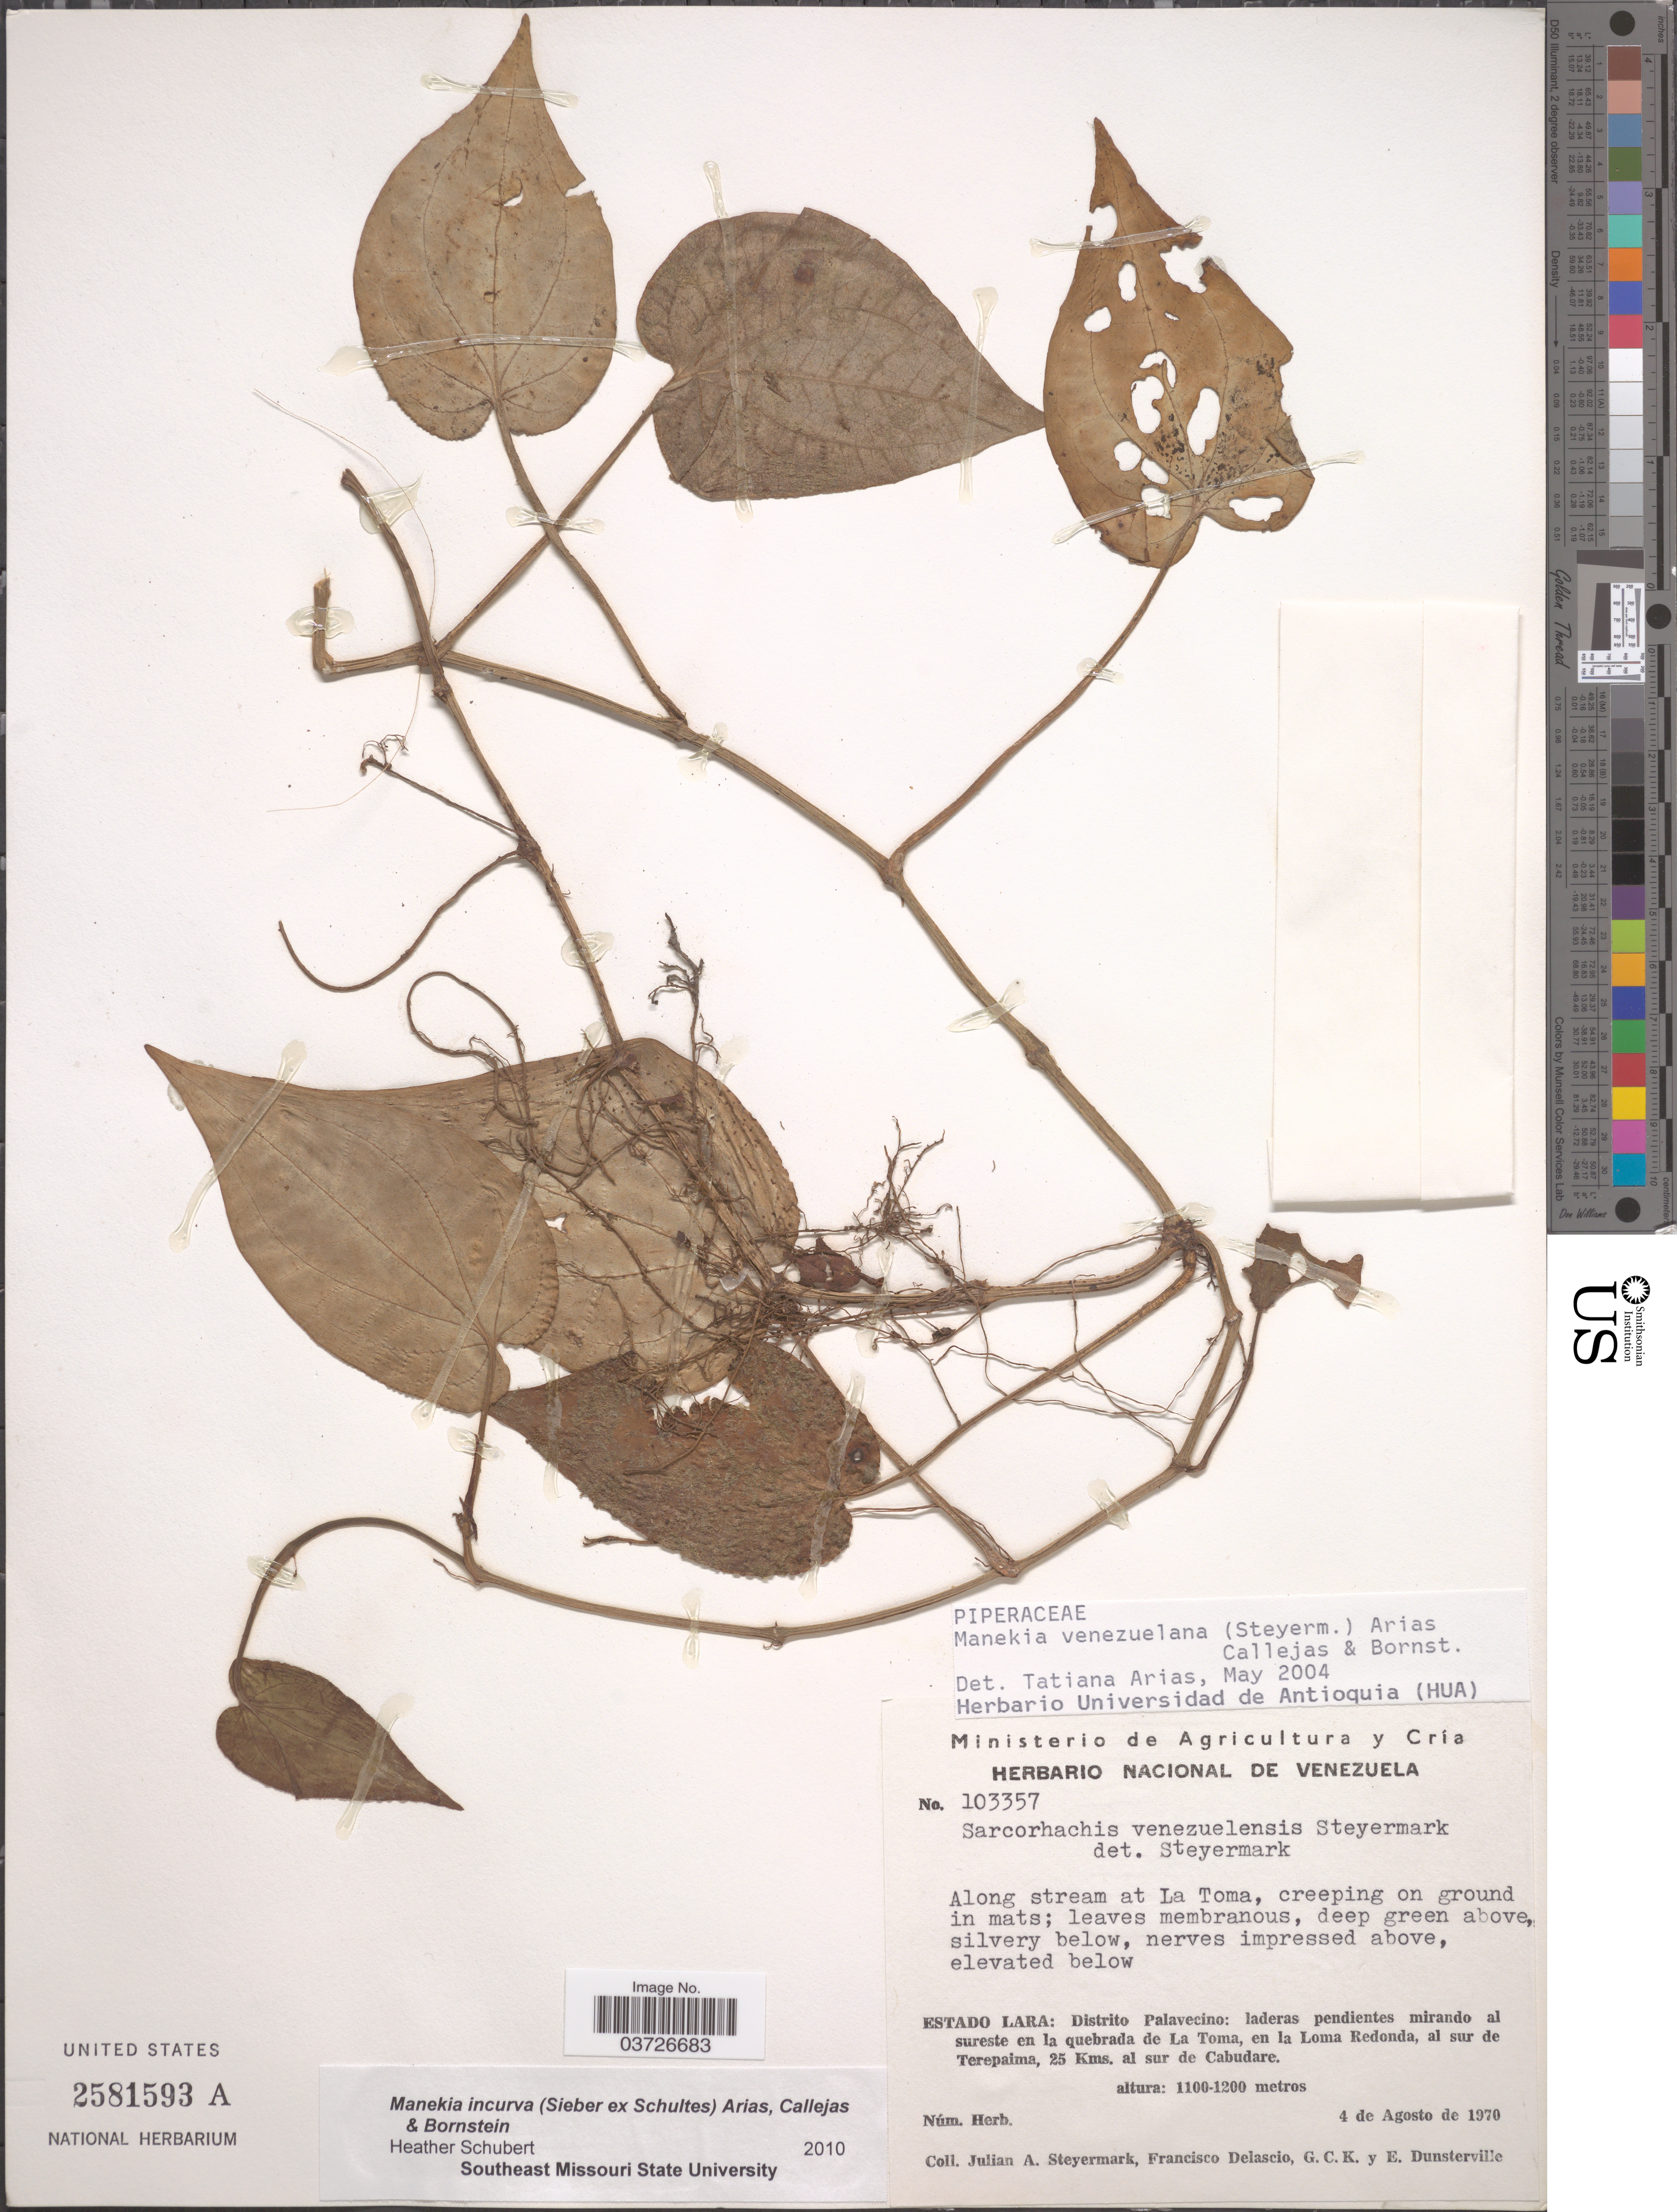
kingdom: Plantae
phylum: Tracheophyta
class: Magnoliopsida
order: Piperales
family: Piperaceae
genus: Manekia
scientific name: Manekia incurva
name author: (Sieber ex Schult.) T. Arias et al.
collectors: J. Steyermark, F. Delascio, G. C. K. Dunsterville & E. Dunsterville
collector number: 103357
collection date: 1970-08-04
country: Venezuela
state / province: Lara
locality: Along stream at La Toma. Distrito Palavecino: laderas pendientes mirando al sureste en la quebrada de La Toma, en la Loma Redonda, al sur de Terepaima, 25 Kms. al sur de Cabudare.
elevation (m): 1100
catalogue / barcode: US 2581593A